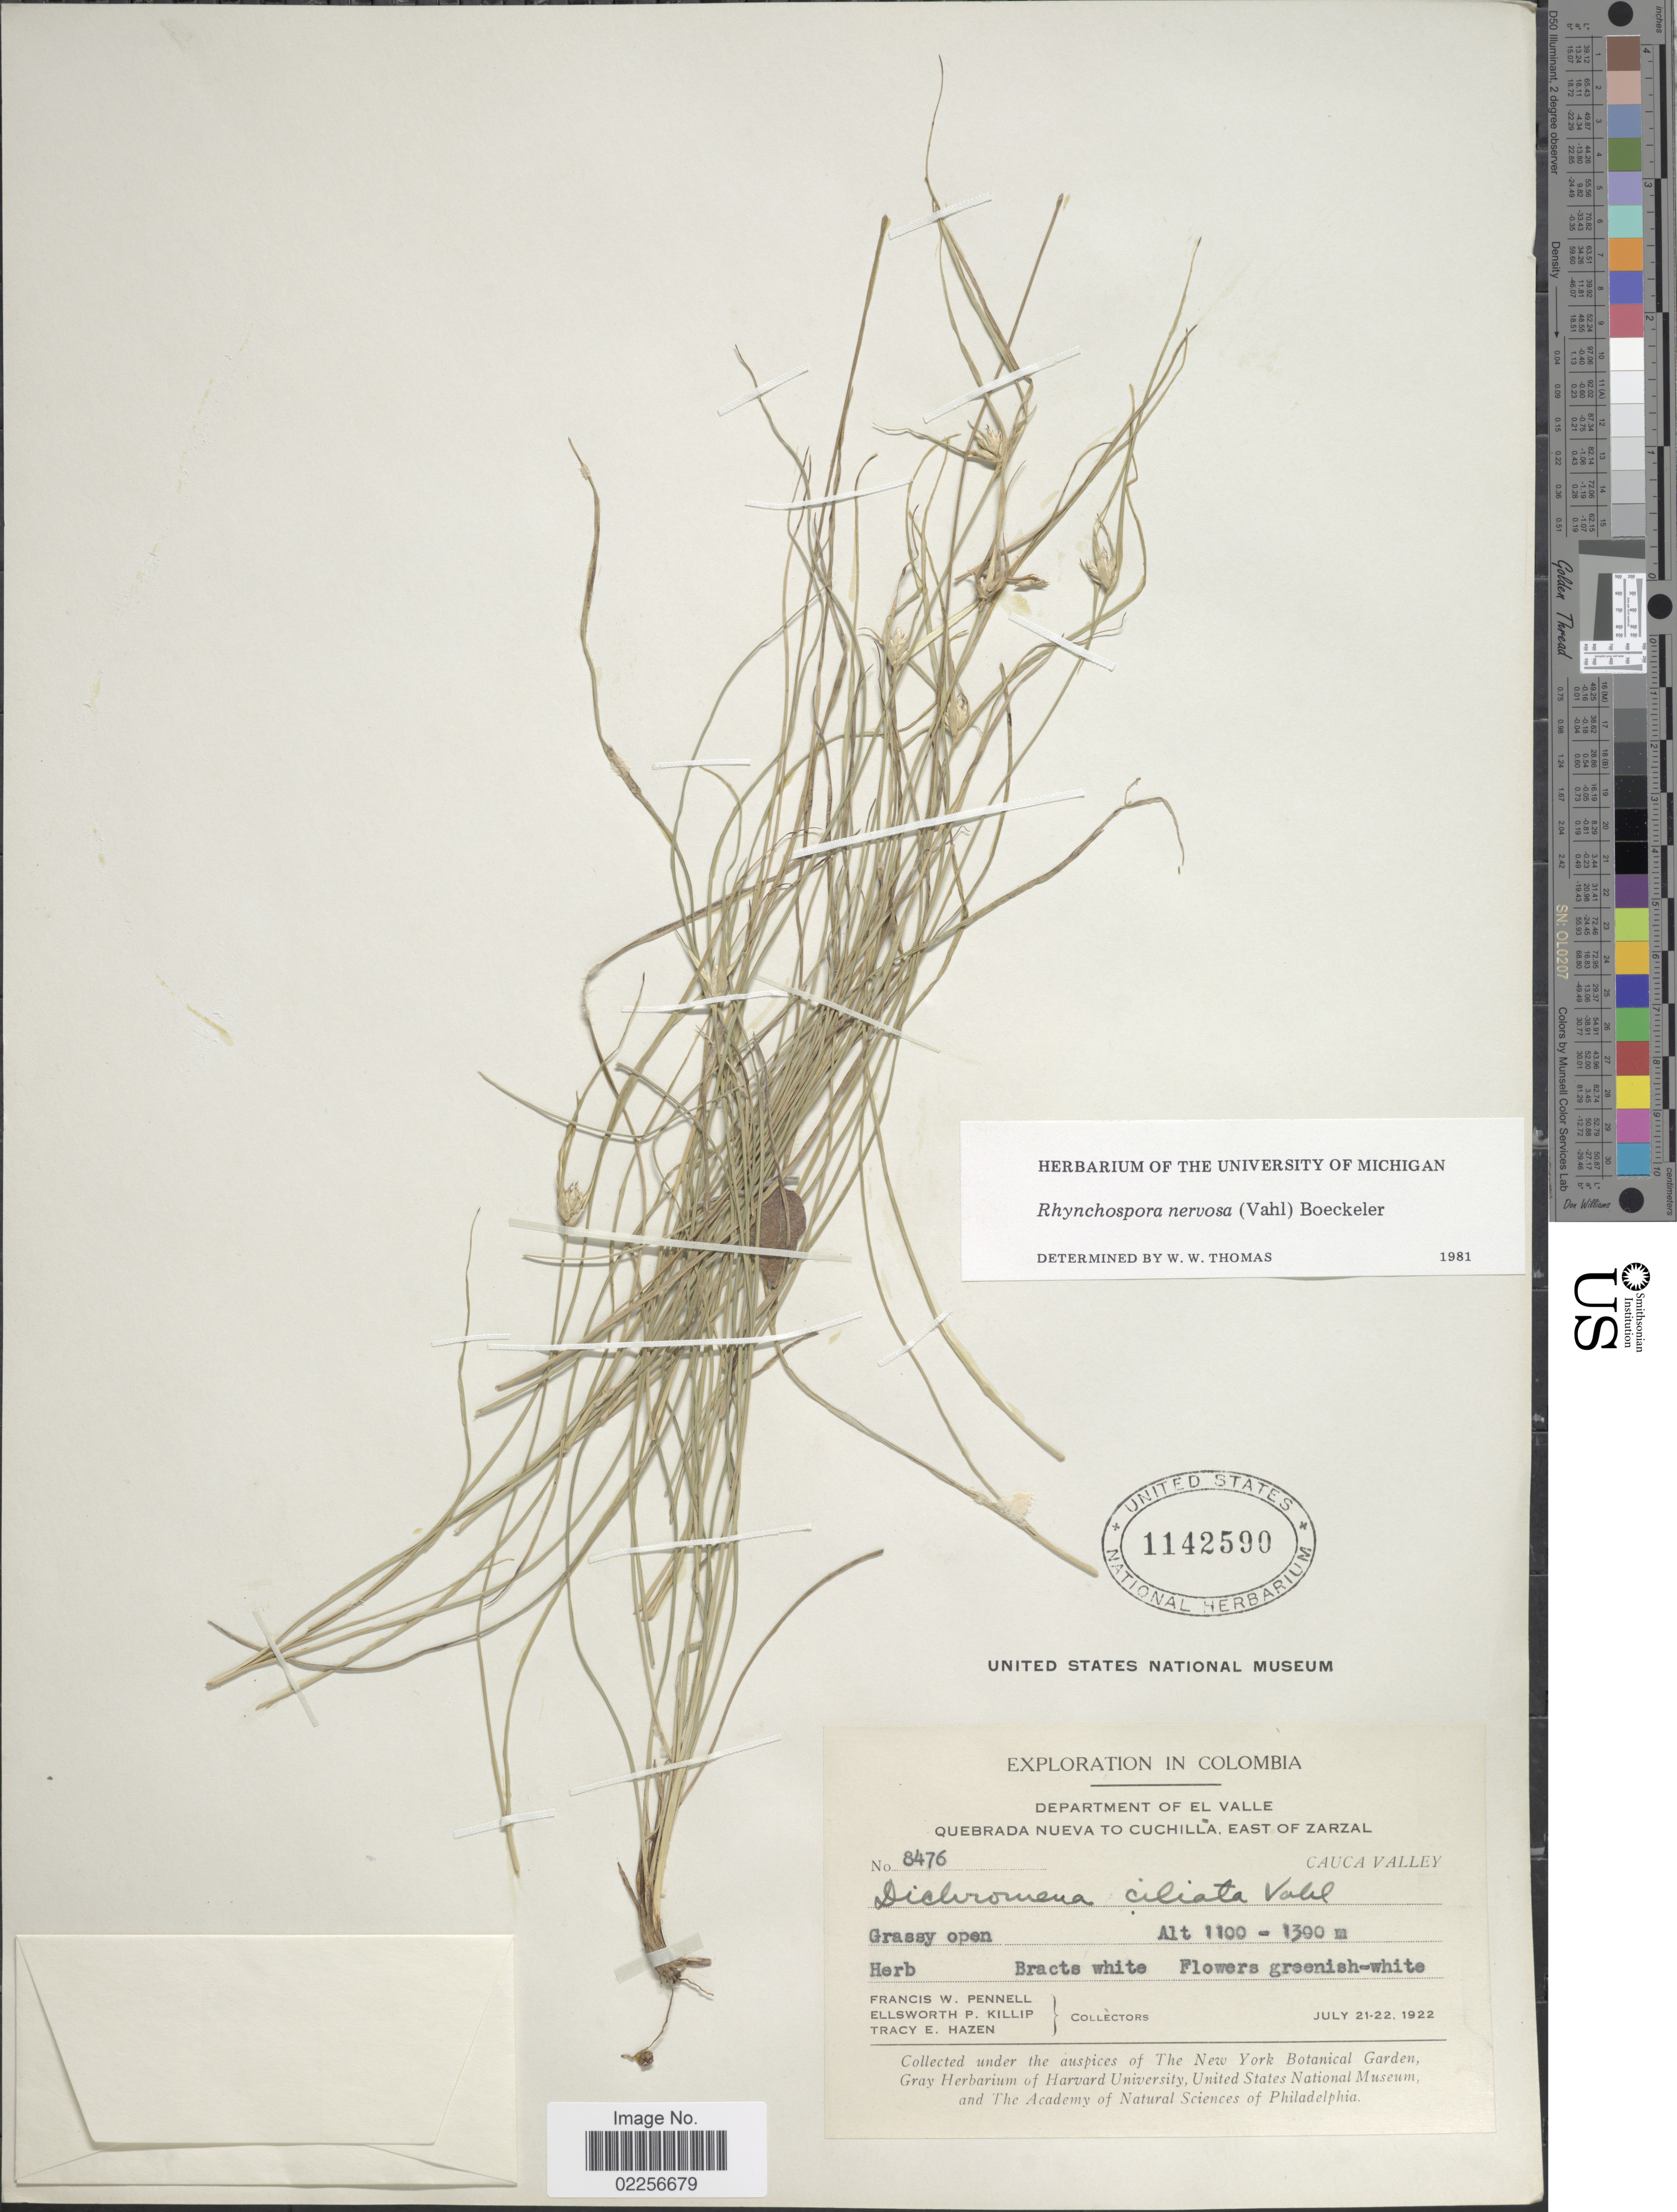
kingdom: Plantae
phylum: Tracheophyta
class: Liliopsida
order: Poales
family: Cyperaceae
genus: Rhynchospora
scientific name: Rhynchospora nervosa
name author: (Vahl) Boeckeler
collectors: F. W. Pennell, E. P. Killip & T. E. Hazen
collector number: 8476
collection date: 1922-07-21/1922-07-22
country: Colombia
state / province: Valle del Cauca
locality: Department of El Valle, Quebrada Nueva to Cuchilla, East of Zarzal, Cauca Valley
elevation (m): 1100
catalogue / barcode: US 1142590